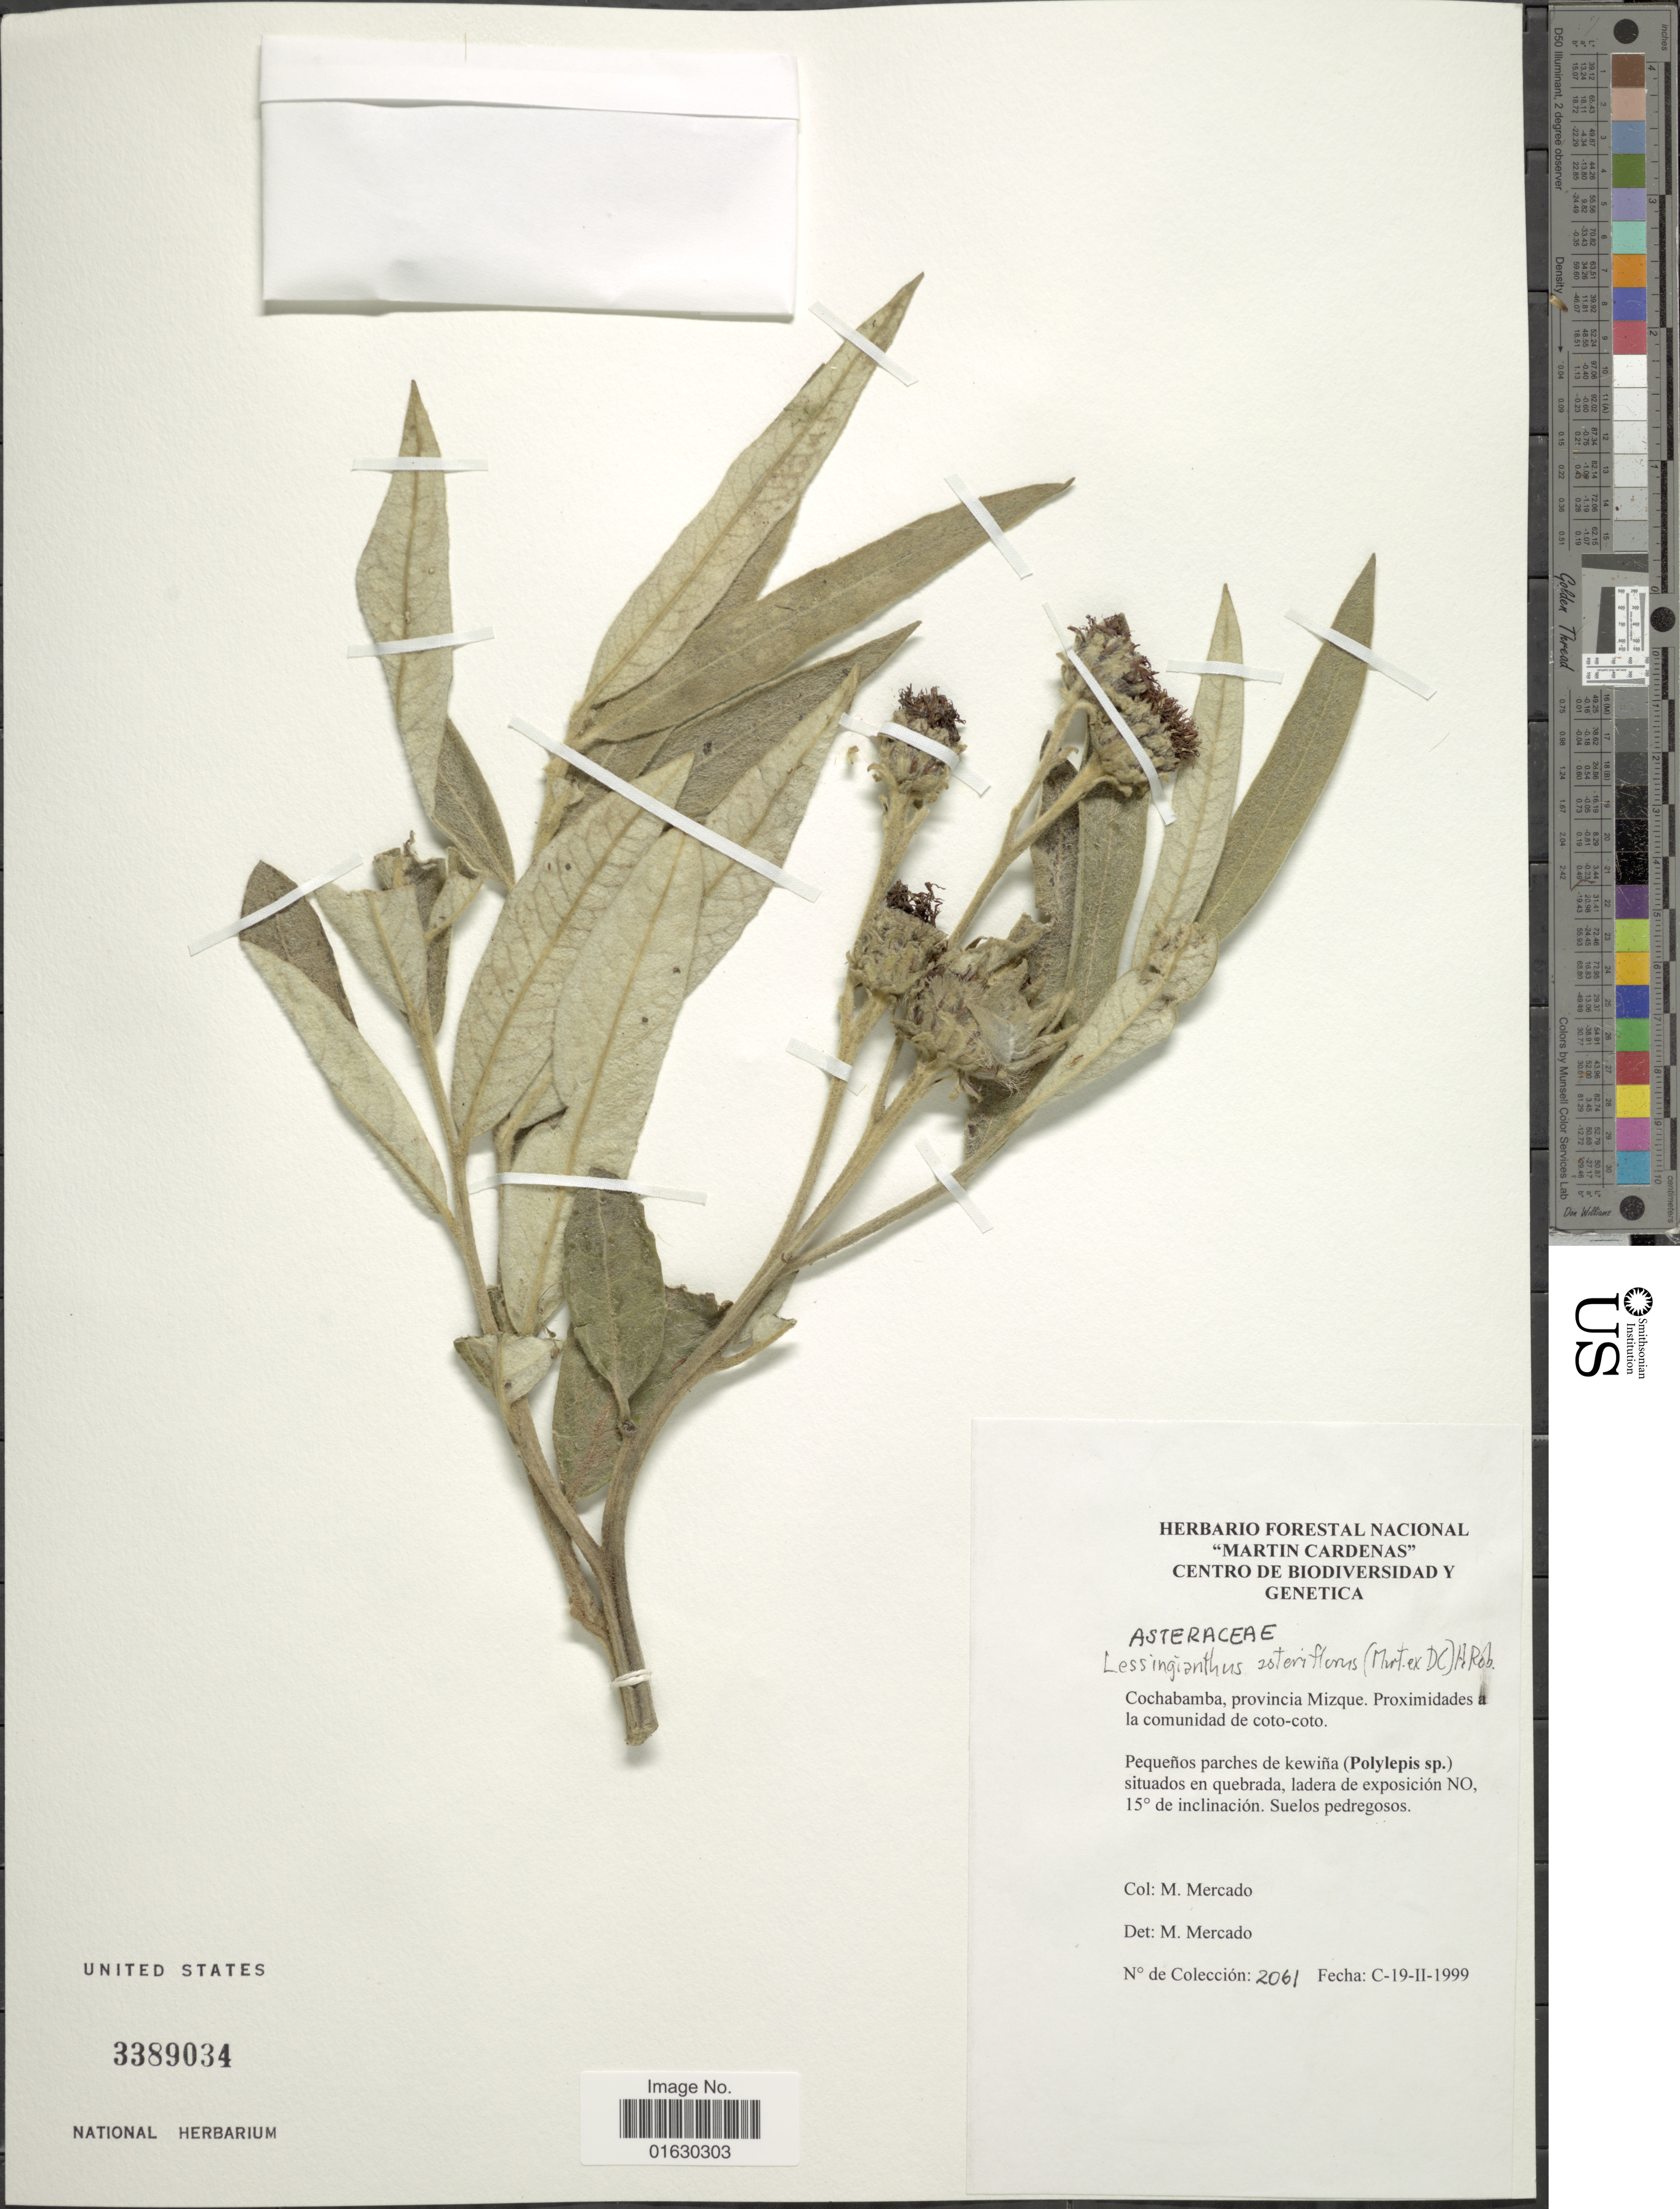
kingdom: Plantae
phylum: Tracheophyta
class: Magnoliopsida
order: Asterales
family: Asteraceae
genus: Lessingianthus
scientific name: Lessingianthus asteriflorus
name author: (Mart. ex DC.) H. Rob.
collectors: M. Mercado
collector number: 2061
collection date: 1999-02-19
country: Bolivia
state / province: Cochabamba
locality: Cochabamba, provincia Mizque, Proximidades a la comunidad de coto-coto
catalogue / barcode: US 3389034